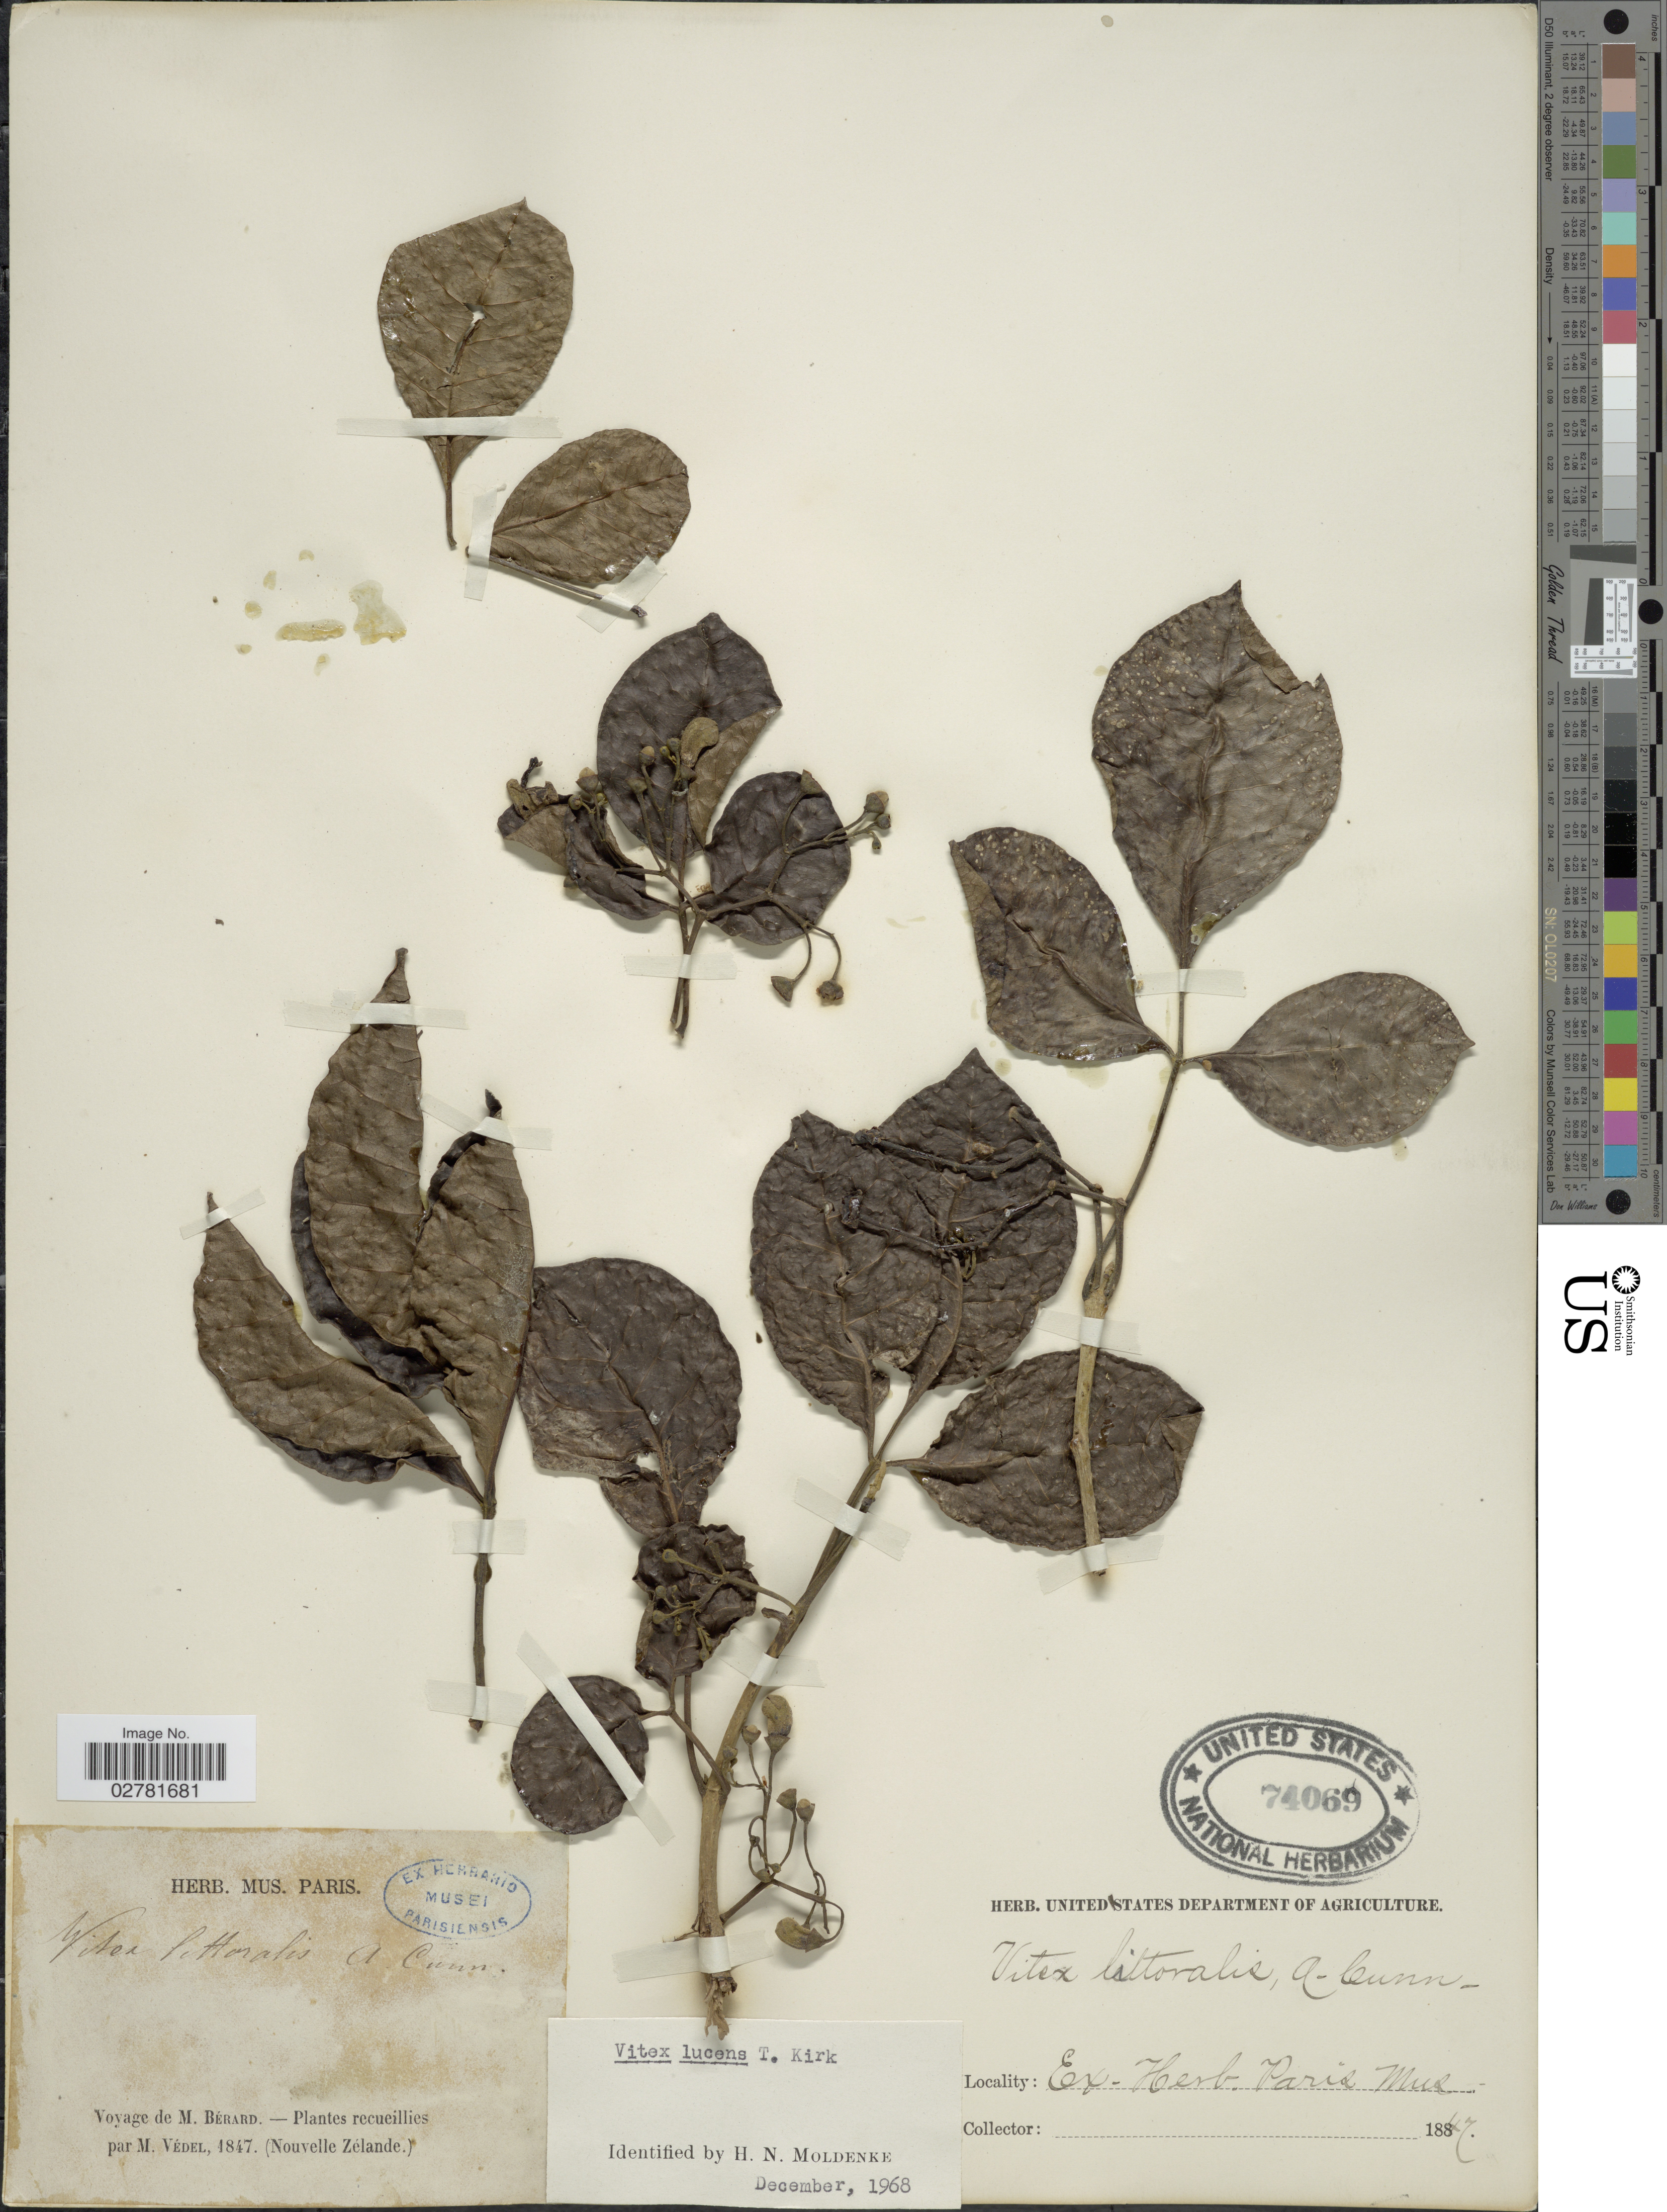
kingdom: Plantae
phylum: Tracheophyta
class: Magnoliopsida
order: Lamiales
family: Lamiaceae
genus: Vitex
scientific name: Vitex lucens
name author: Kirk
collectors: M. Védel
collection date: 1847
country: New Zealand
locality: Nouvelle Zélande.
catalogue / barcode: US 74069